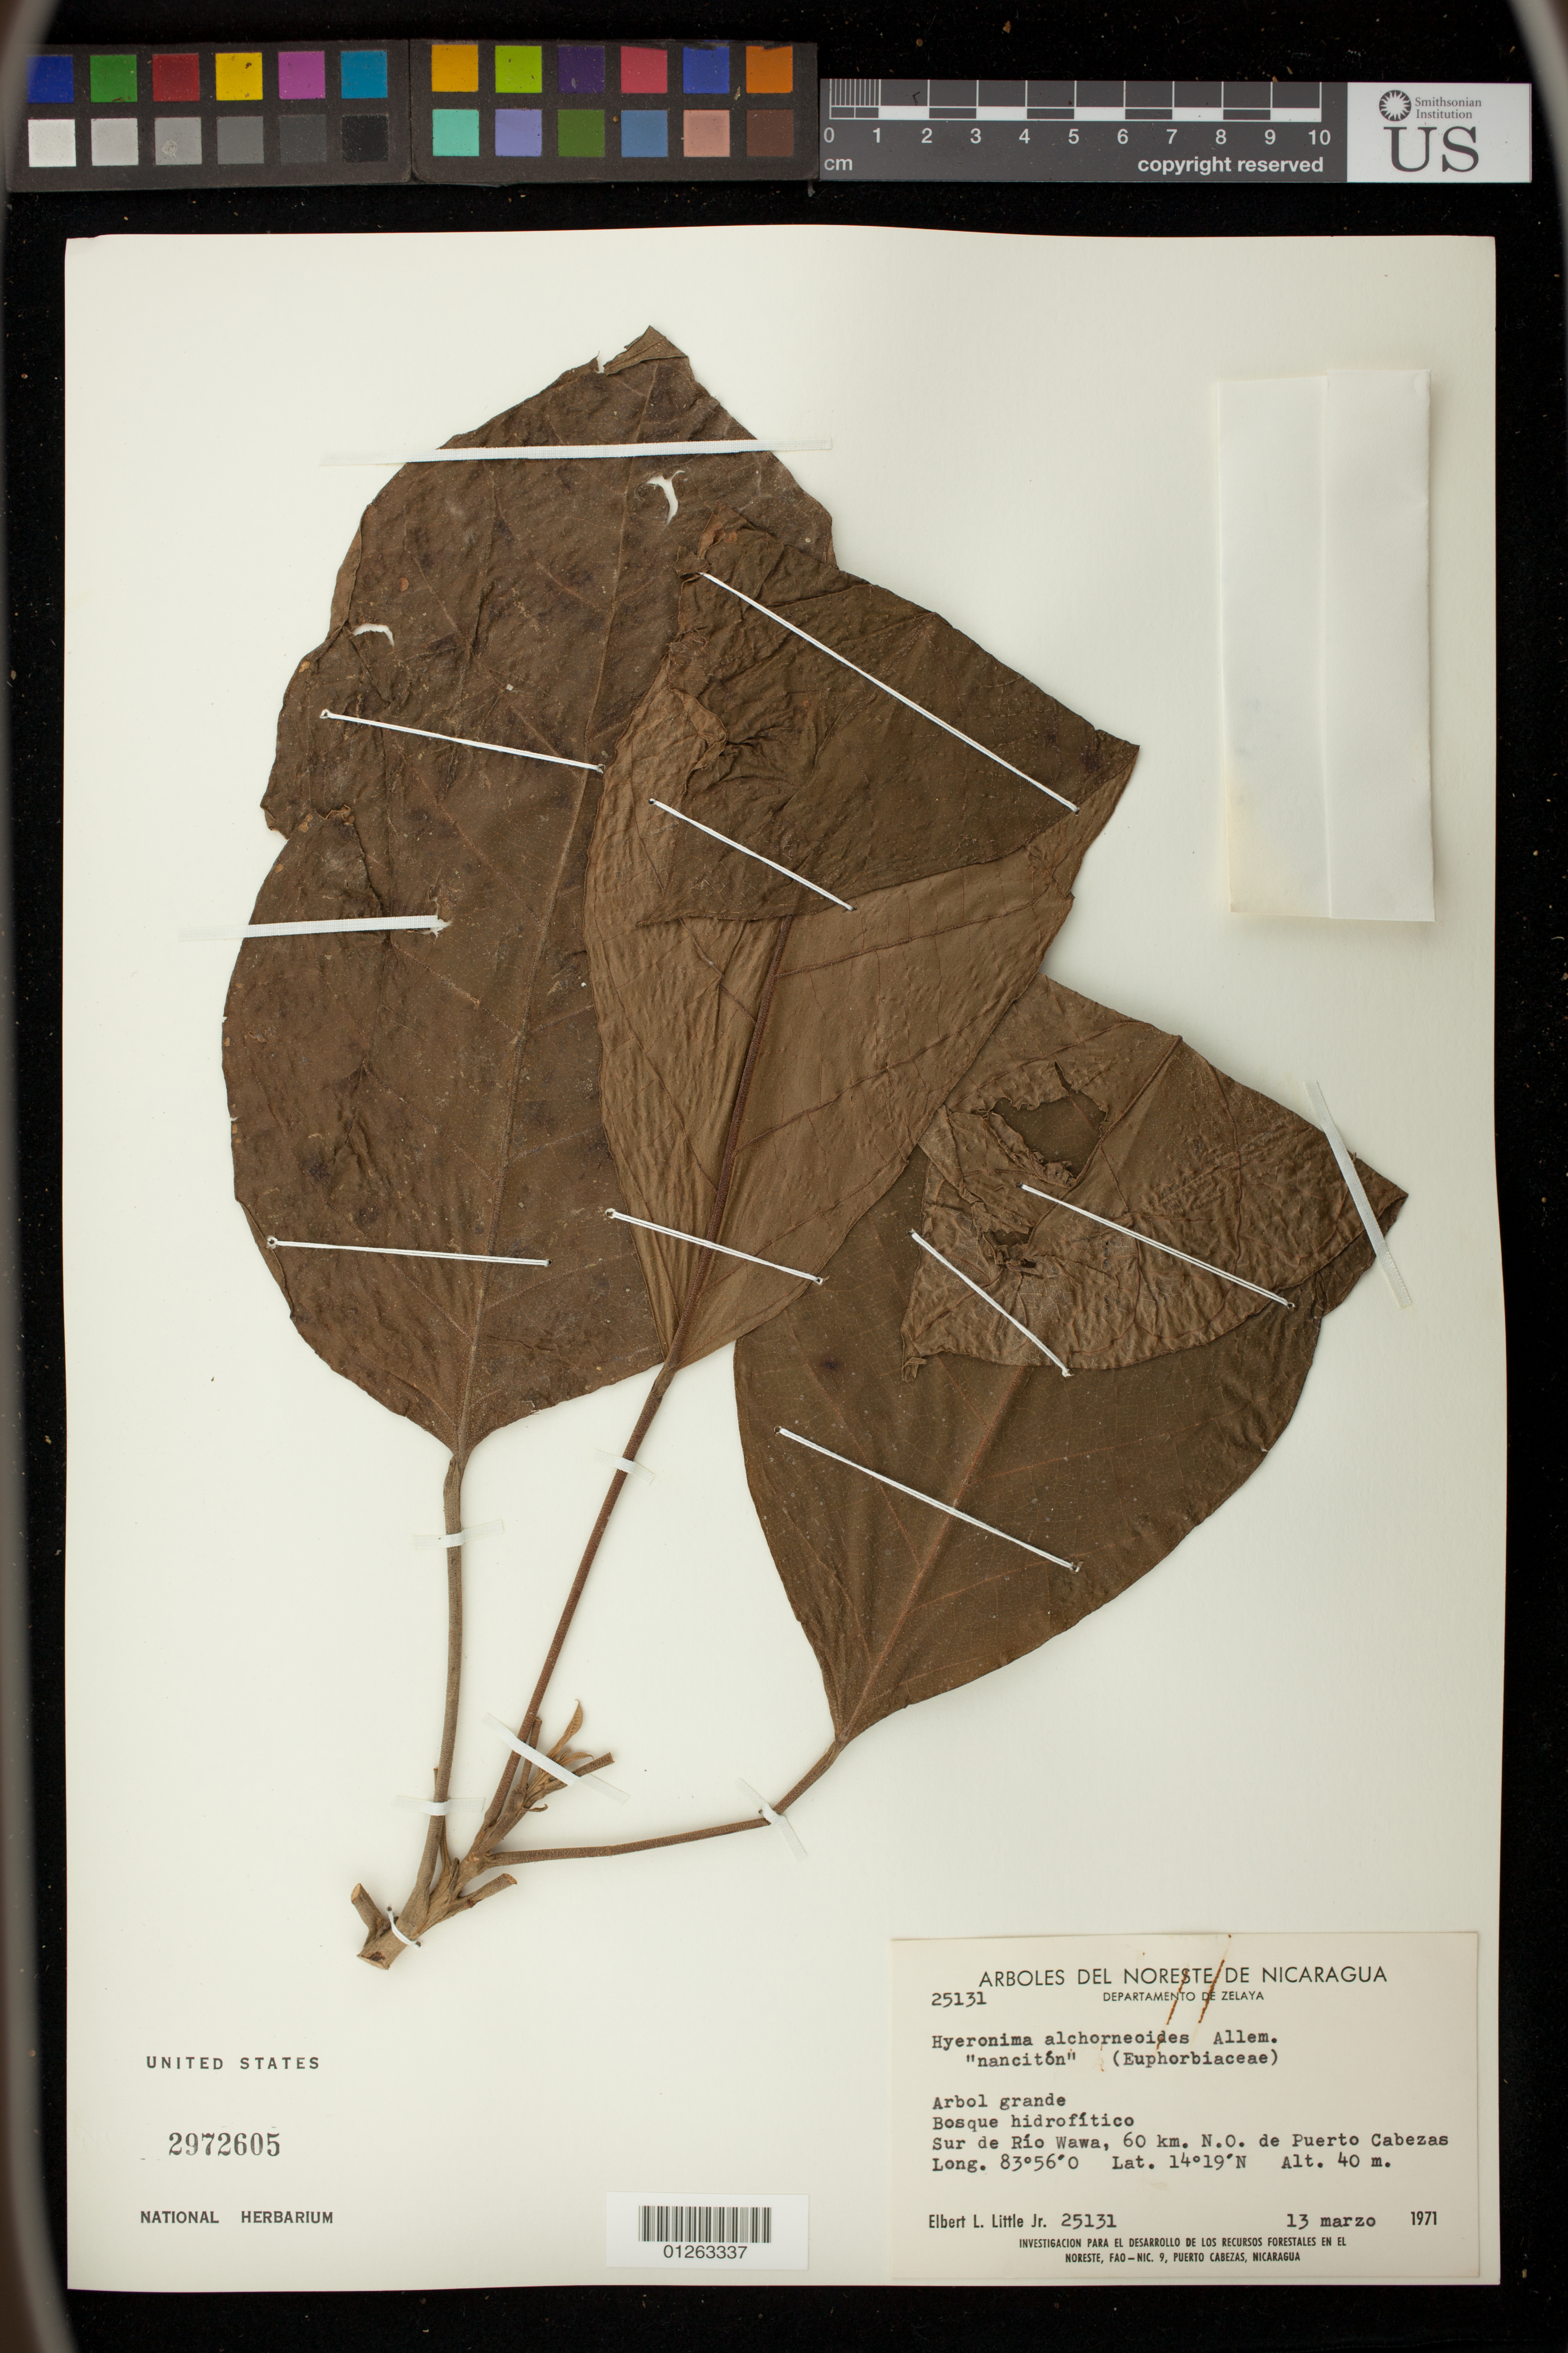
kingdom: Plantae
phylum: Tracheophyta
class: Magnoliopsida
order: Malpighiales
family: Phyllanthaceae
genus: Hieronyma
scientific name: Hieronyma alchorneoides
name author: Allemão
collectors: E. L. Little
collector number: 25131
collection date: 1971-03-13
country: Nicaragua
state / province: Atlántico Norte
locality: Sur de Rio Wawa, 60 km N.O. de Puerto Cabezas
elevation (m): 43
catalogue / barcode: US 2972605